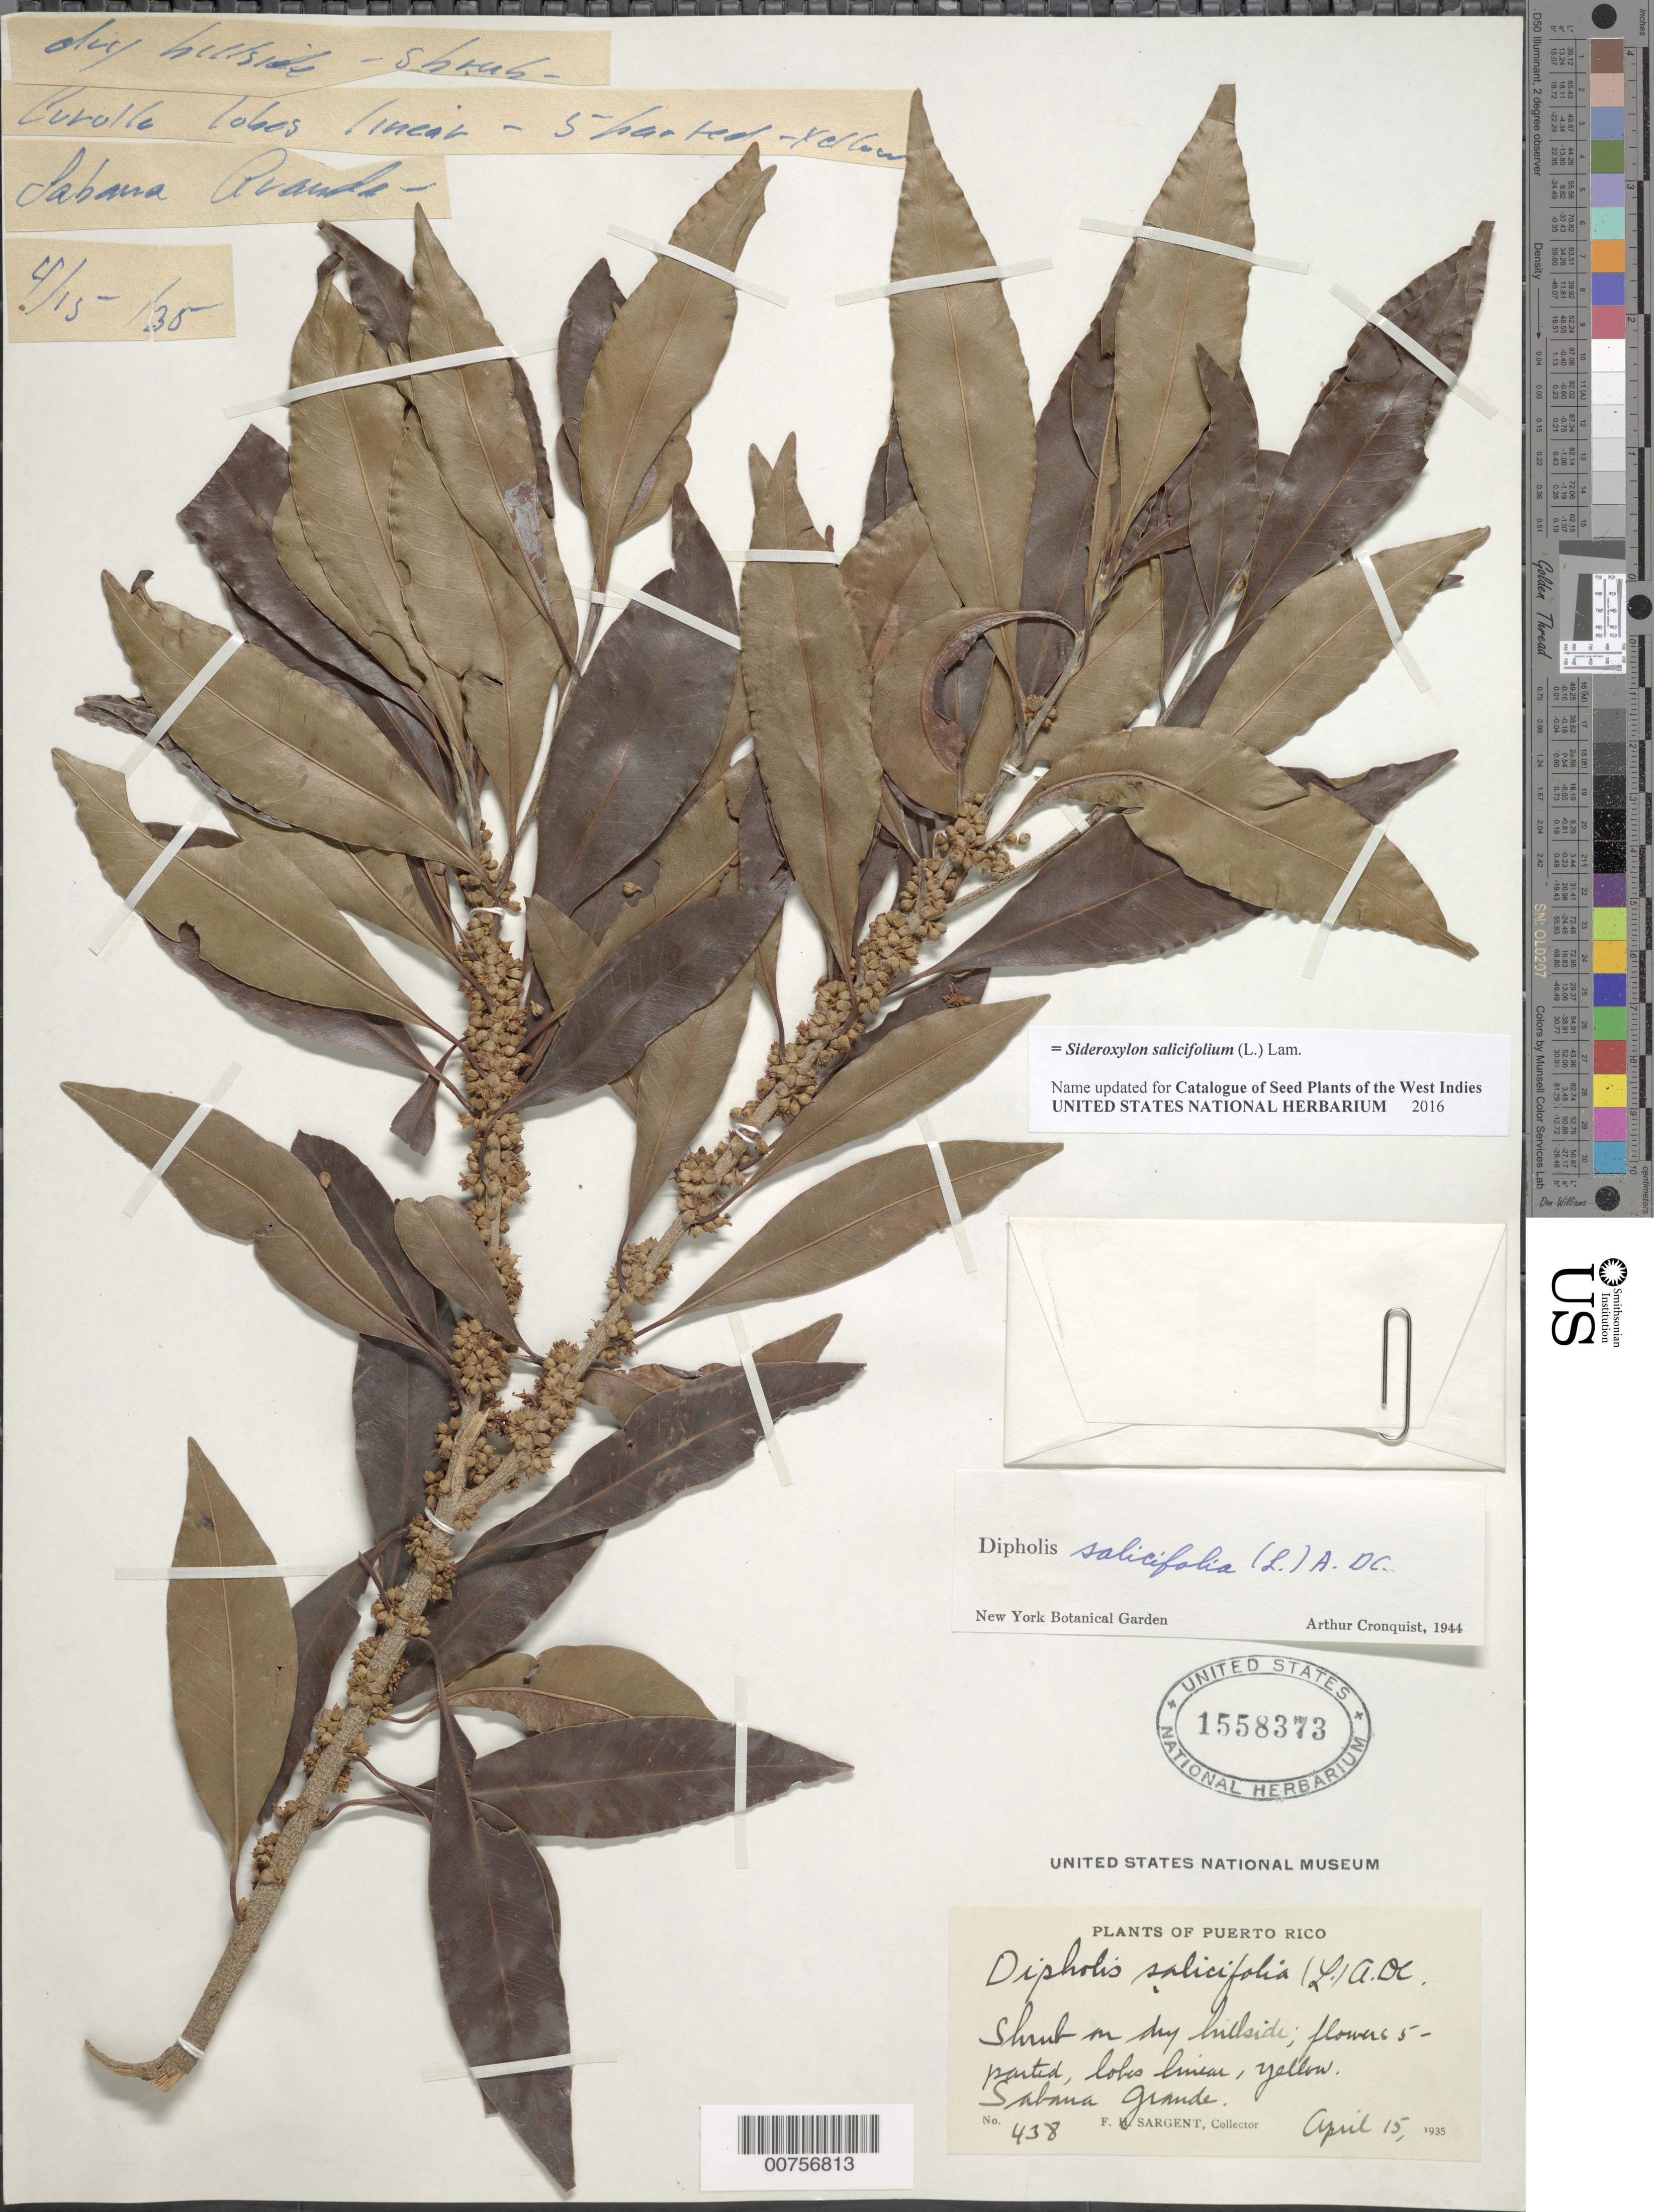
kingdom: Plantae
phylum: Tracheophyta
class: Magnoliopsida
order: Ericales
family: Sapotaceae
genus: Sideroxylon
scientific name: Sideroxylon salicifolium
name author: (L.) Lam.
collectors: F. H. Sargent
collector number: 438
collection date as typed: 15 Apr 1935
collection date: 1935-04-15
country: Puerto Rico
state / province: Sabana Grande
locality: Sabana Grande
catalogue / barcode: US 1558373